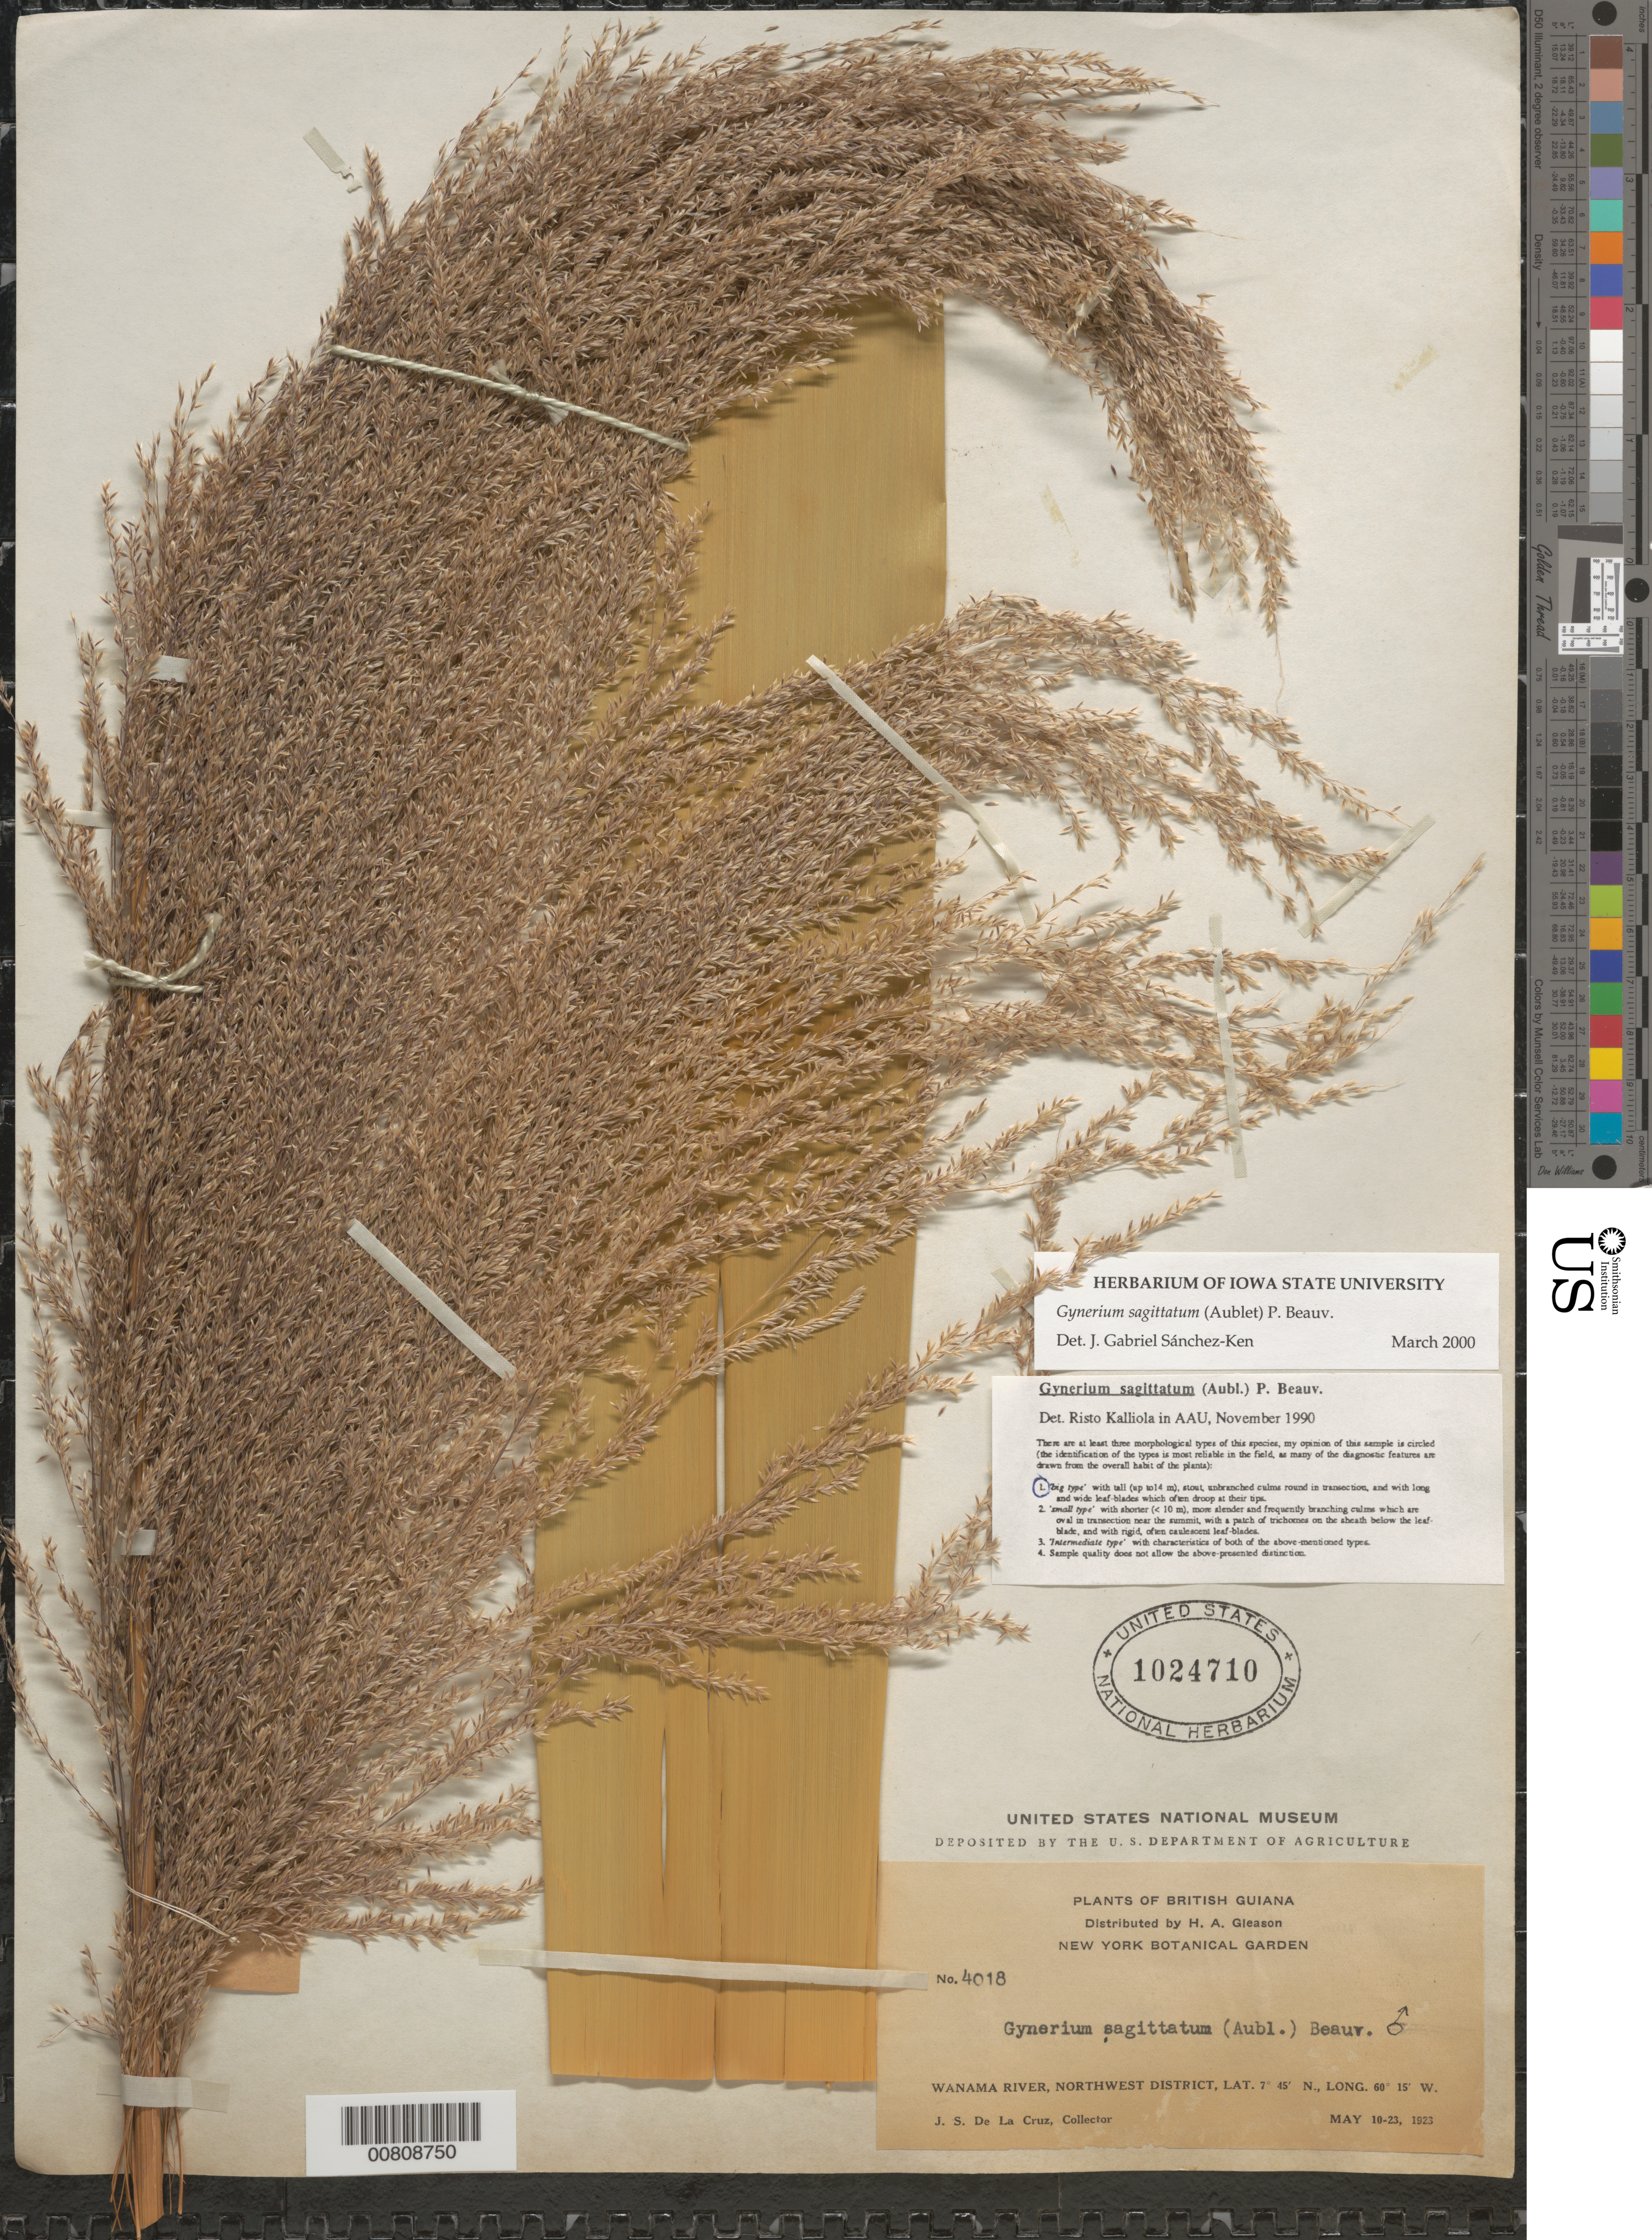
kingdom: Plantae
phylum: Tracheophyta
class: Liliopsida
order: Poales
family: Poaceae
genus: Gynerium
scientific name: Gynerium sagittatum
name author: (Aubl.) P. Beauv.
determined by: Sánchez-Ken, J. G.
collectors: J. S. de la Cruz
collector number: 4018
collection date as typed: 10-May-23 to 23-May-23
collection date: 1923-05-10/1923-05-23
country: Guyana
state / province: Barima-Waini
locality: Wanama R., NW District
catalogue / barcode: US 1024710